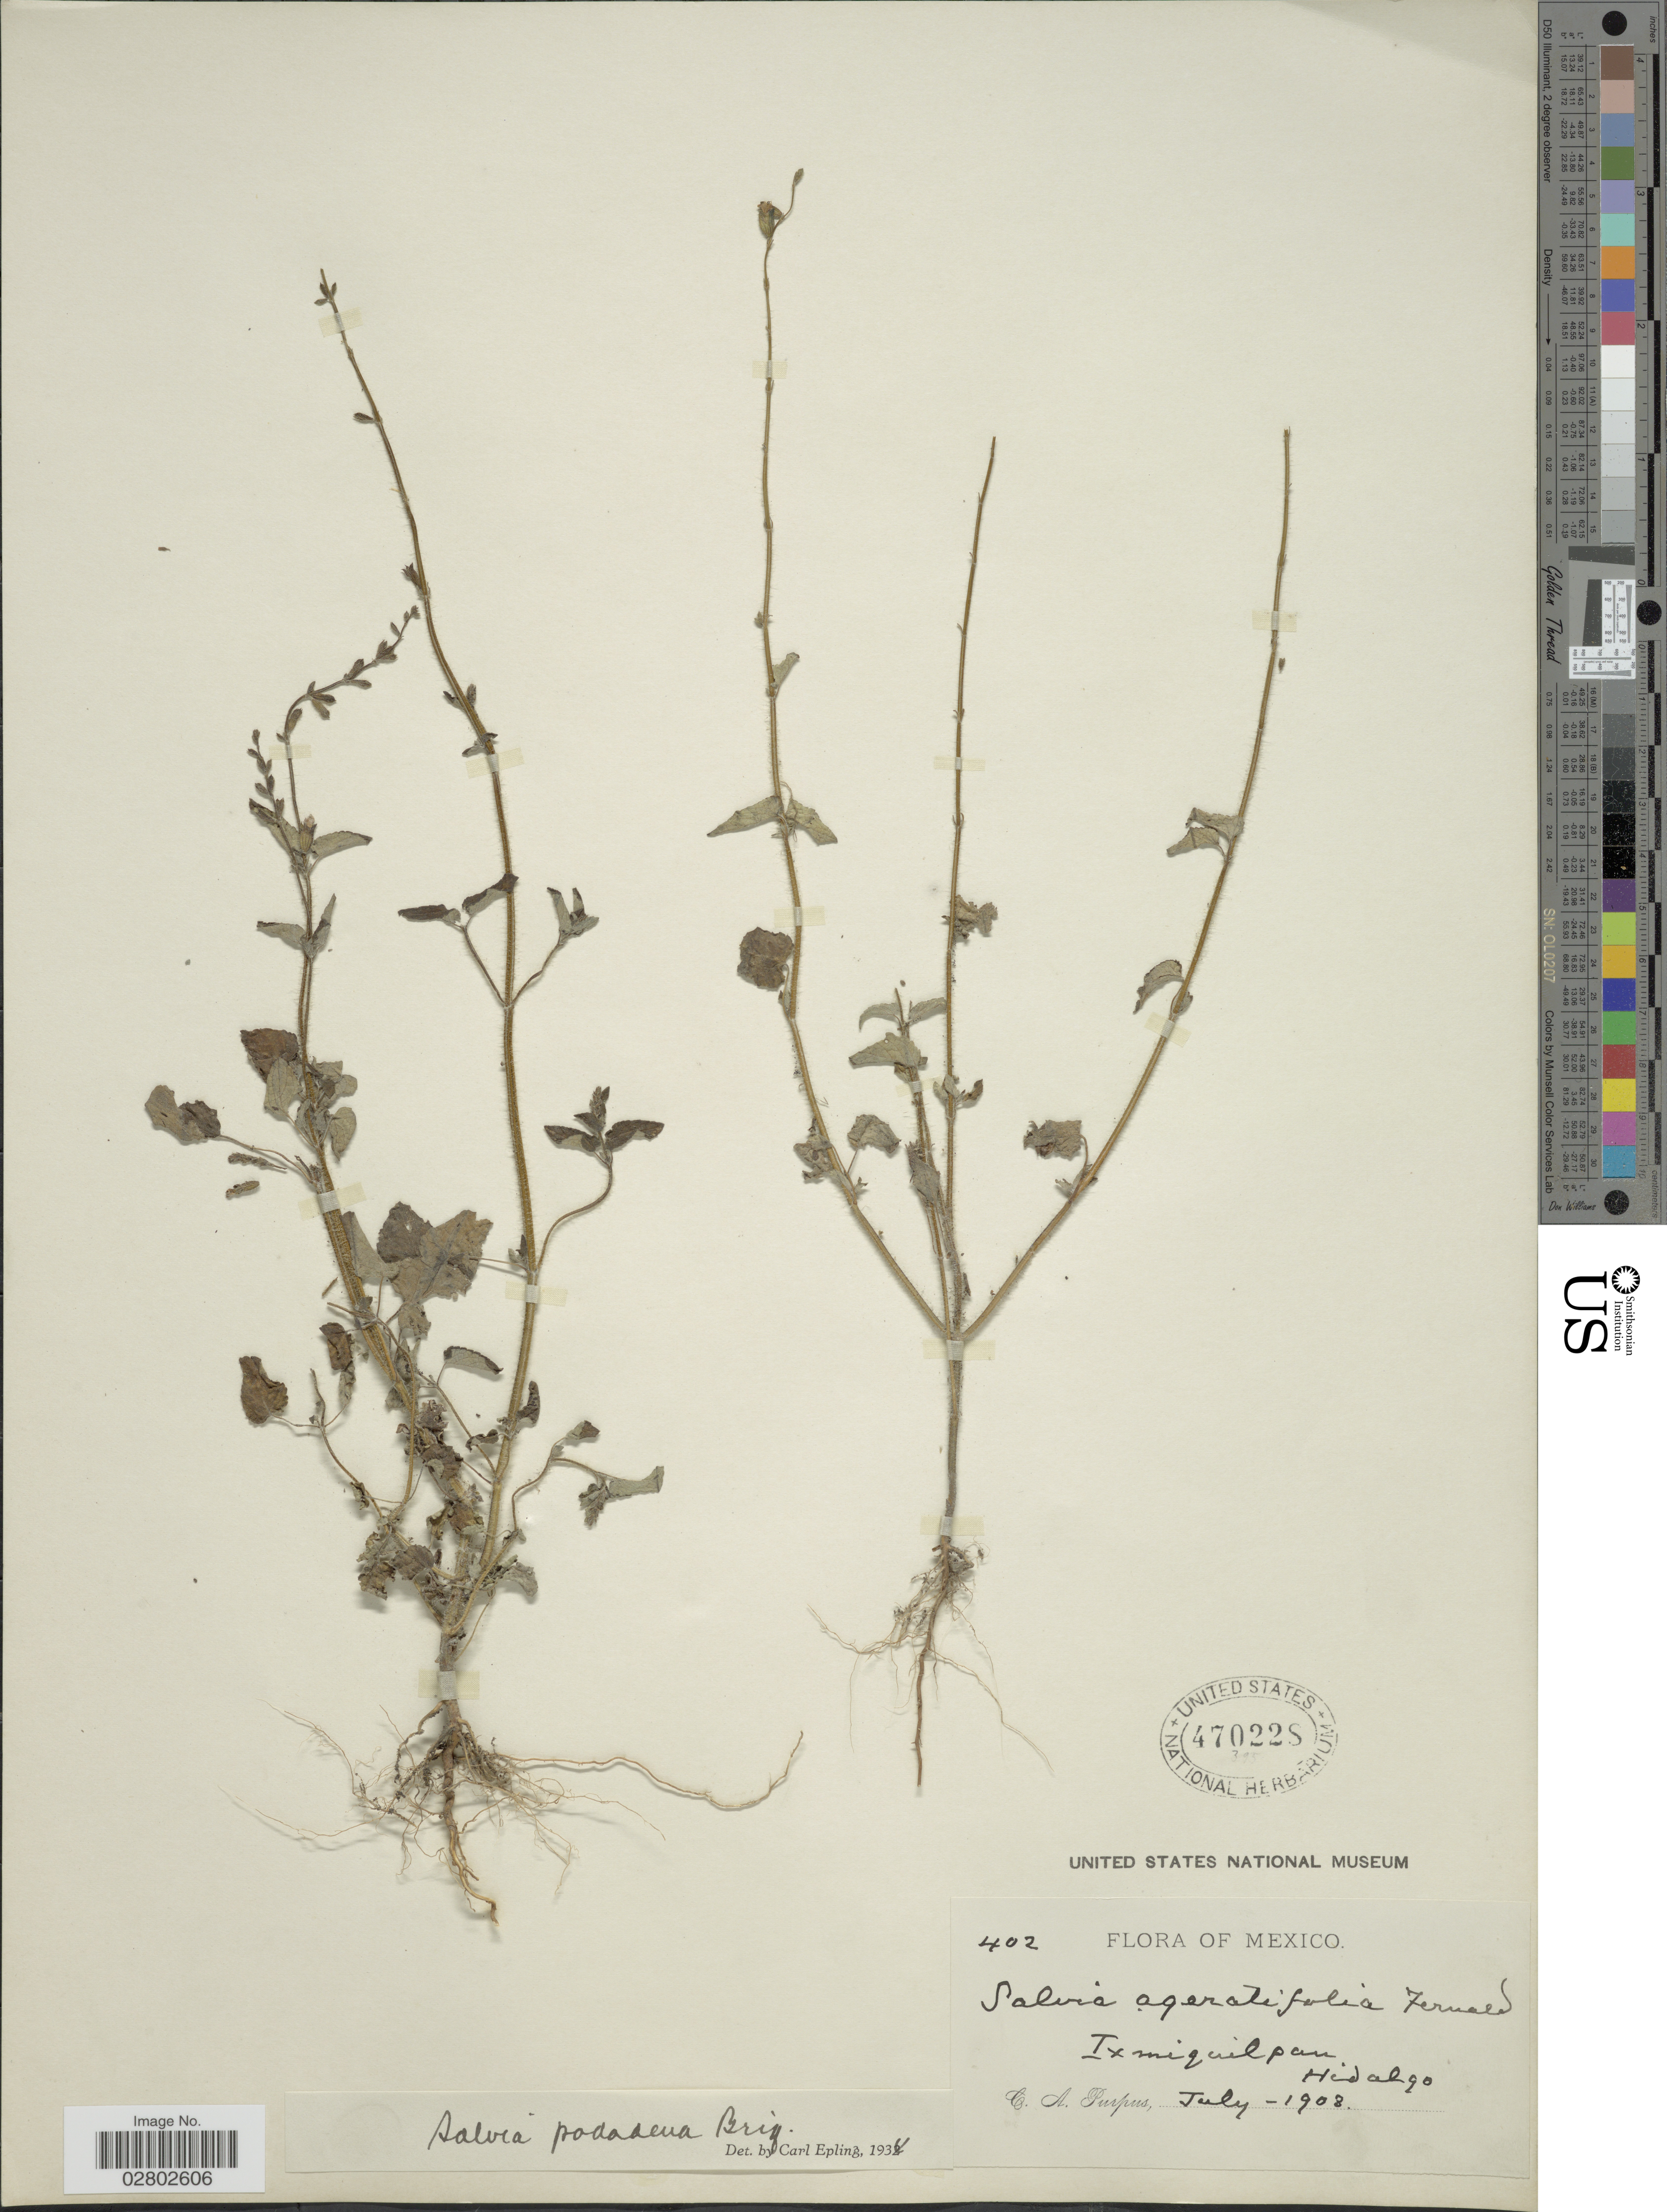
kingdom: Plantae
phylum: Tracheophyta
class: Magnoliopsida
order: Lamiales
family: Lamiaceae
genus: Salvia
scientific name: Salvia podadena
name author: Briq.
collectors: C. A. Purpus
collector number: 402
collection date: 1908-07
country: Mexico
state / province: Hidalgo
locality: Ixmiquilpan.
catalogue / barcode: US 470228